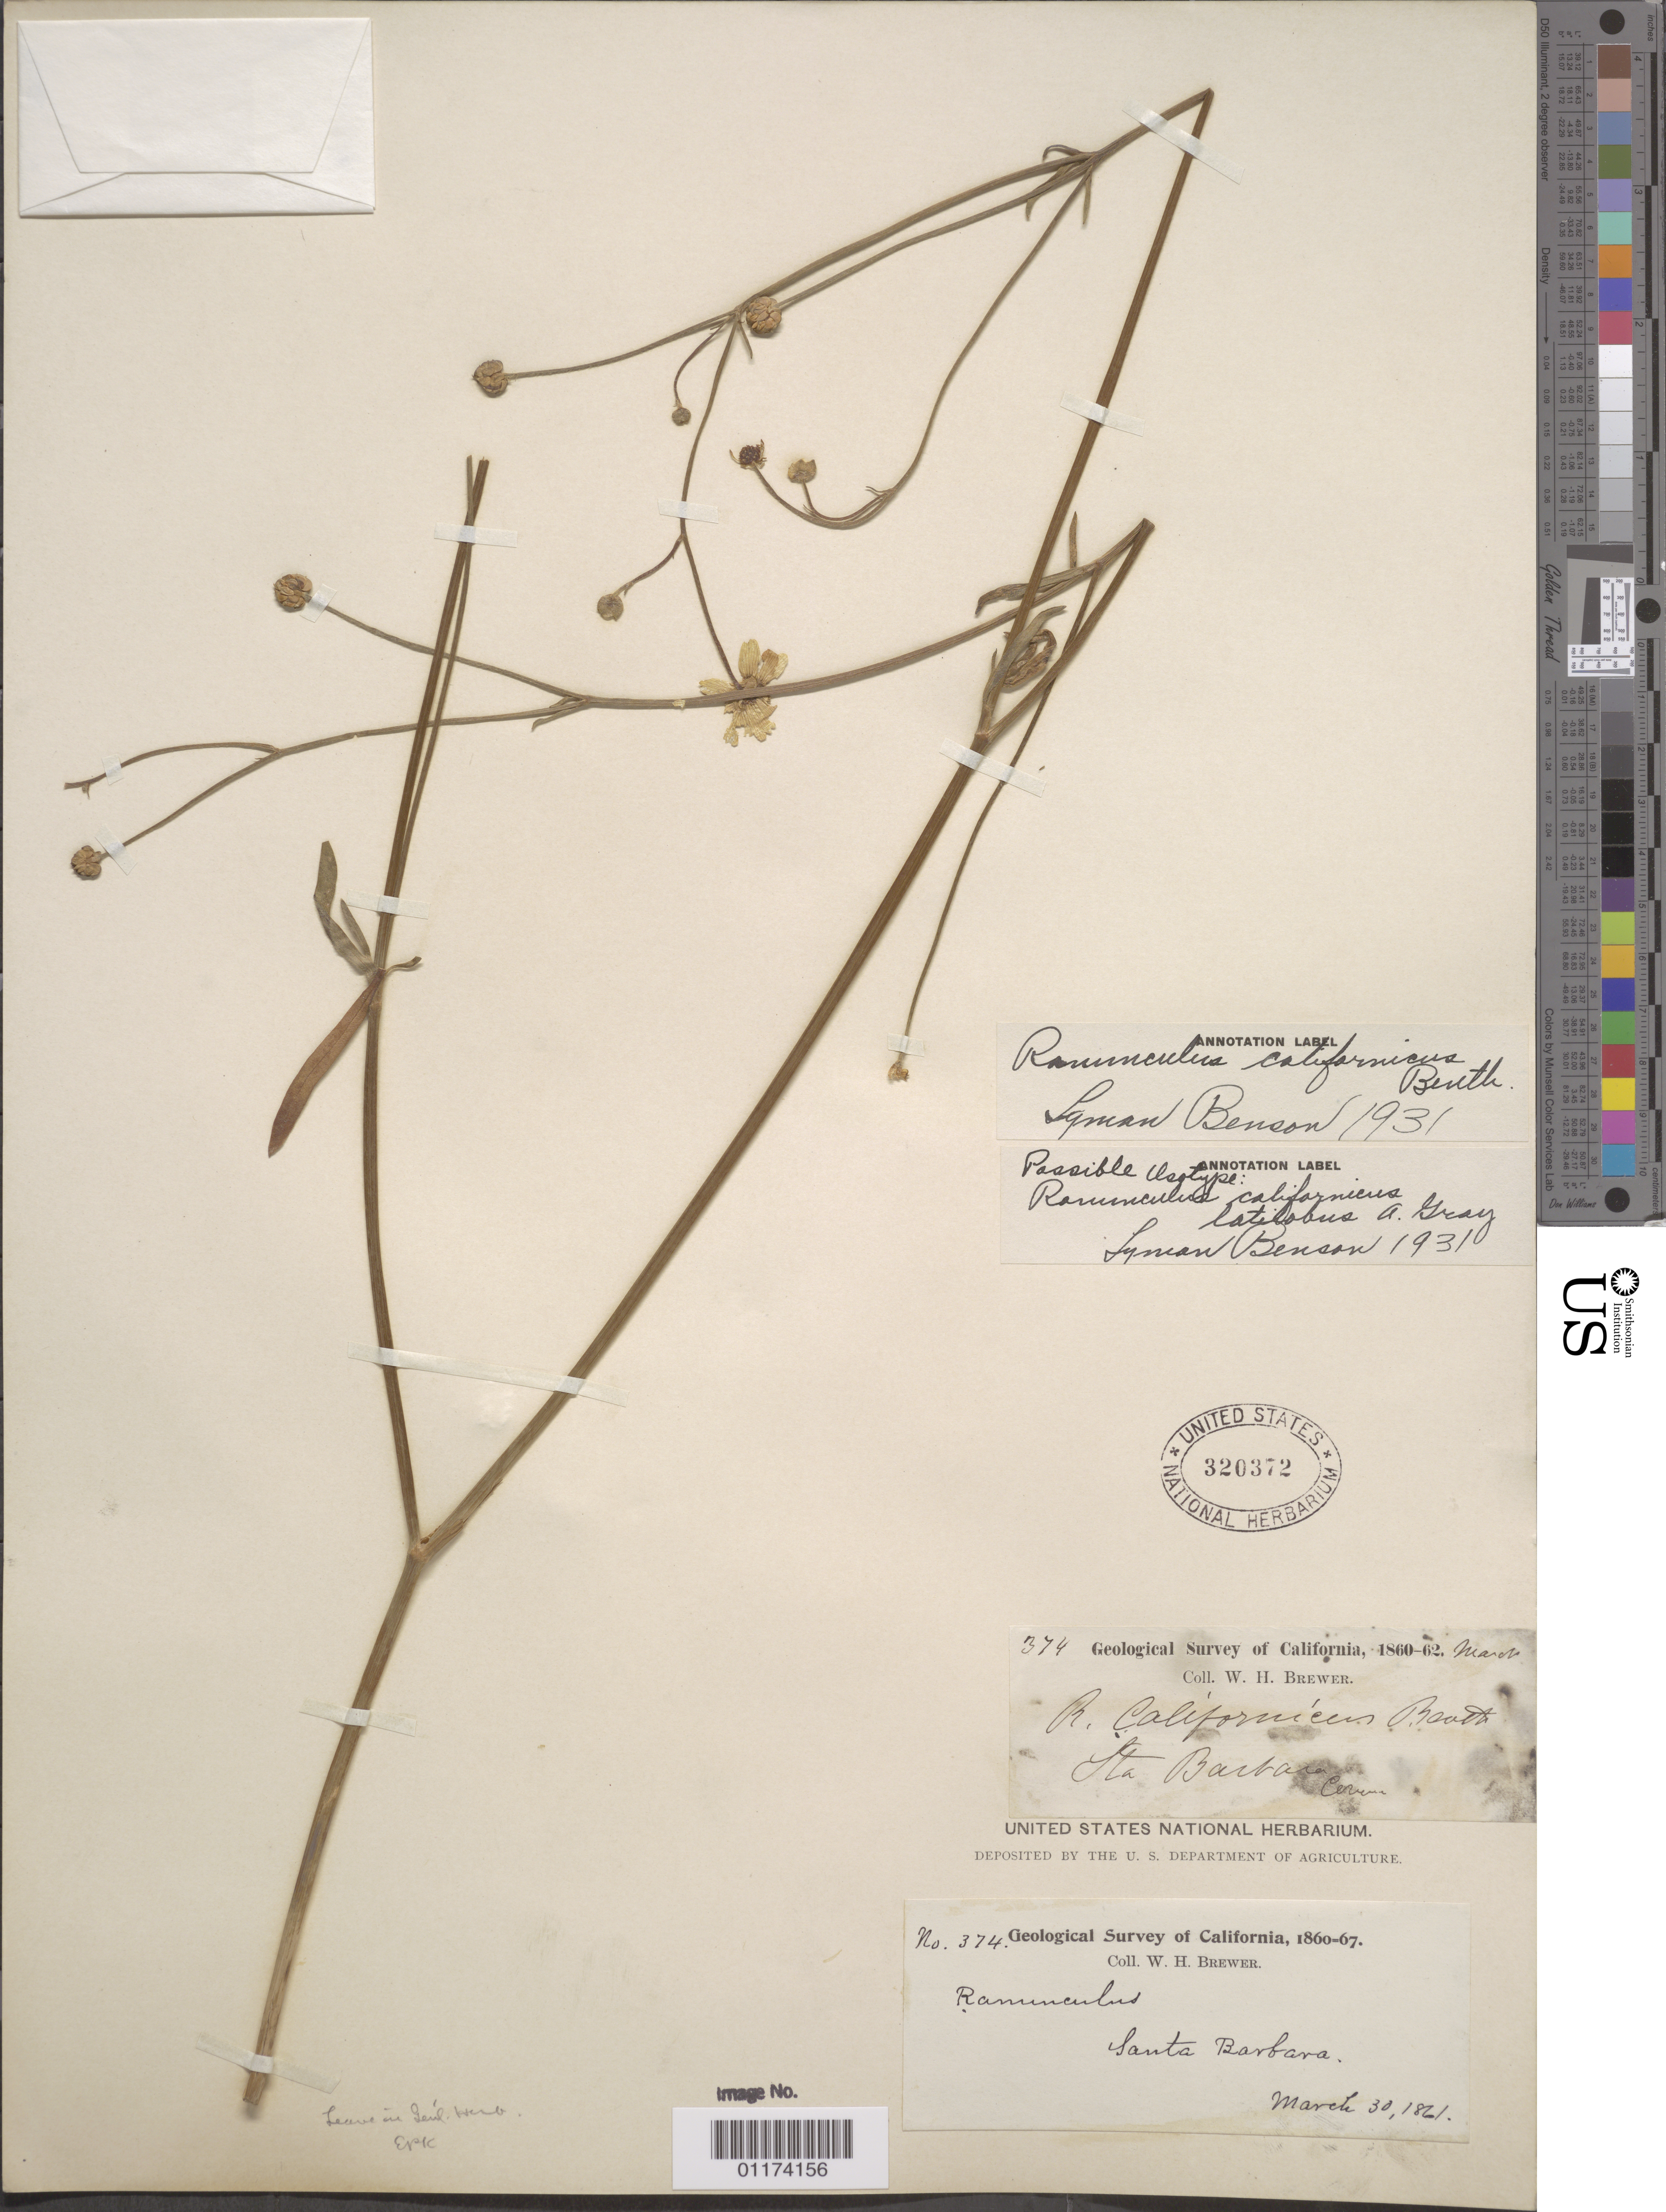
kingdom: Plantae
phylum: Tracheophyta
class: Magnoliopsida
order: Ranunculales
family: Ranunculaceae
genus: Ranunculus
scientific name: Ranunculus californicus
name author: Benth.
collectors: W. H. Brewer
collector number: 374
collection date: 1861-03-30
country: United States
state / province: California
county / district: Santa Barbara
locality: Santa Barbara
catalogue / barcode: US 320372